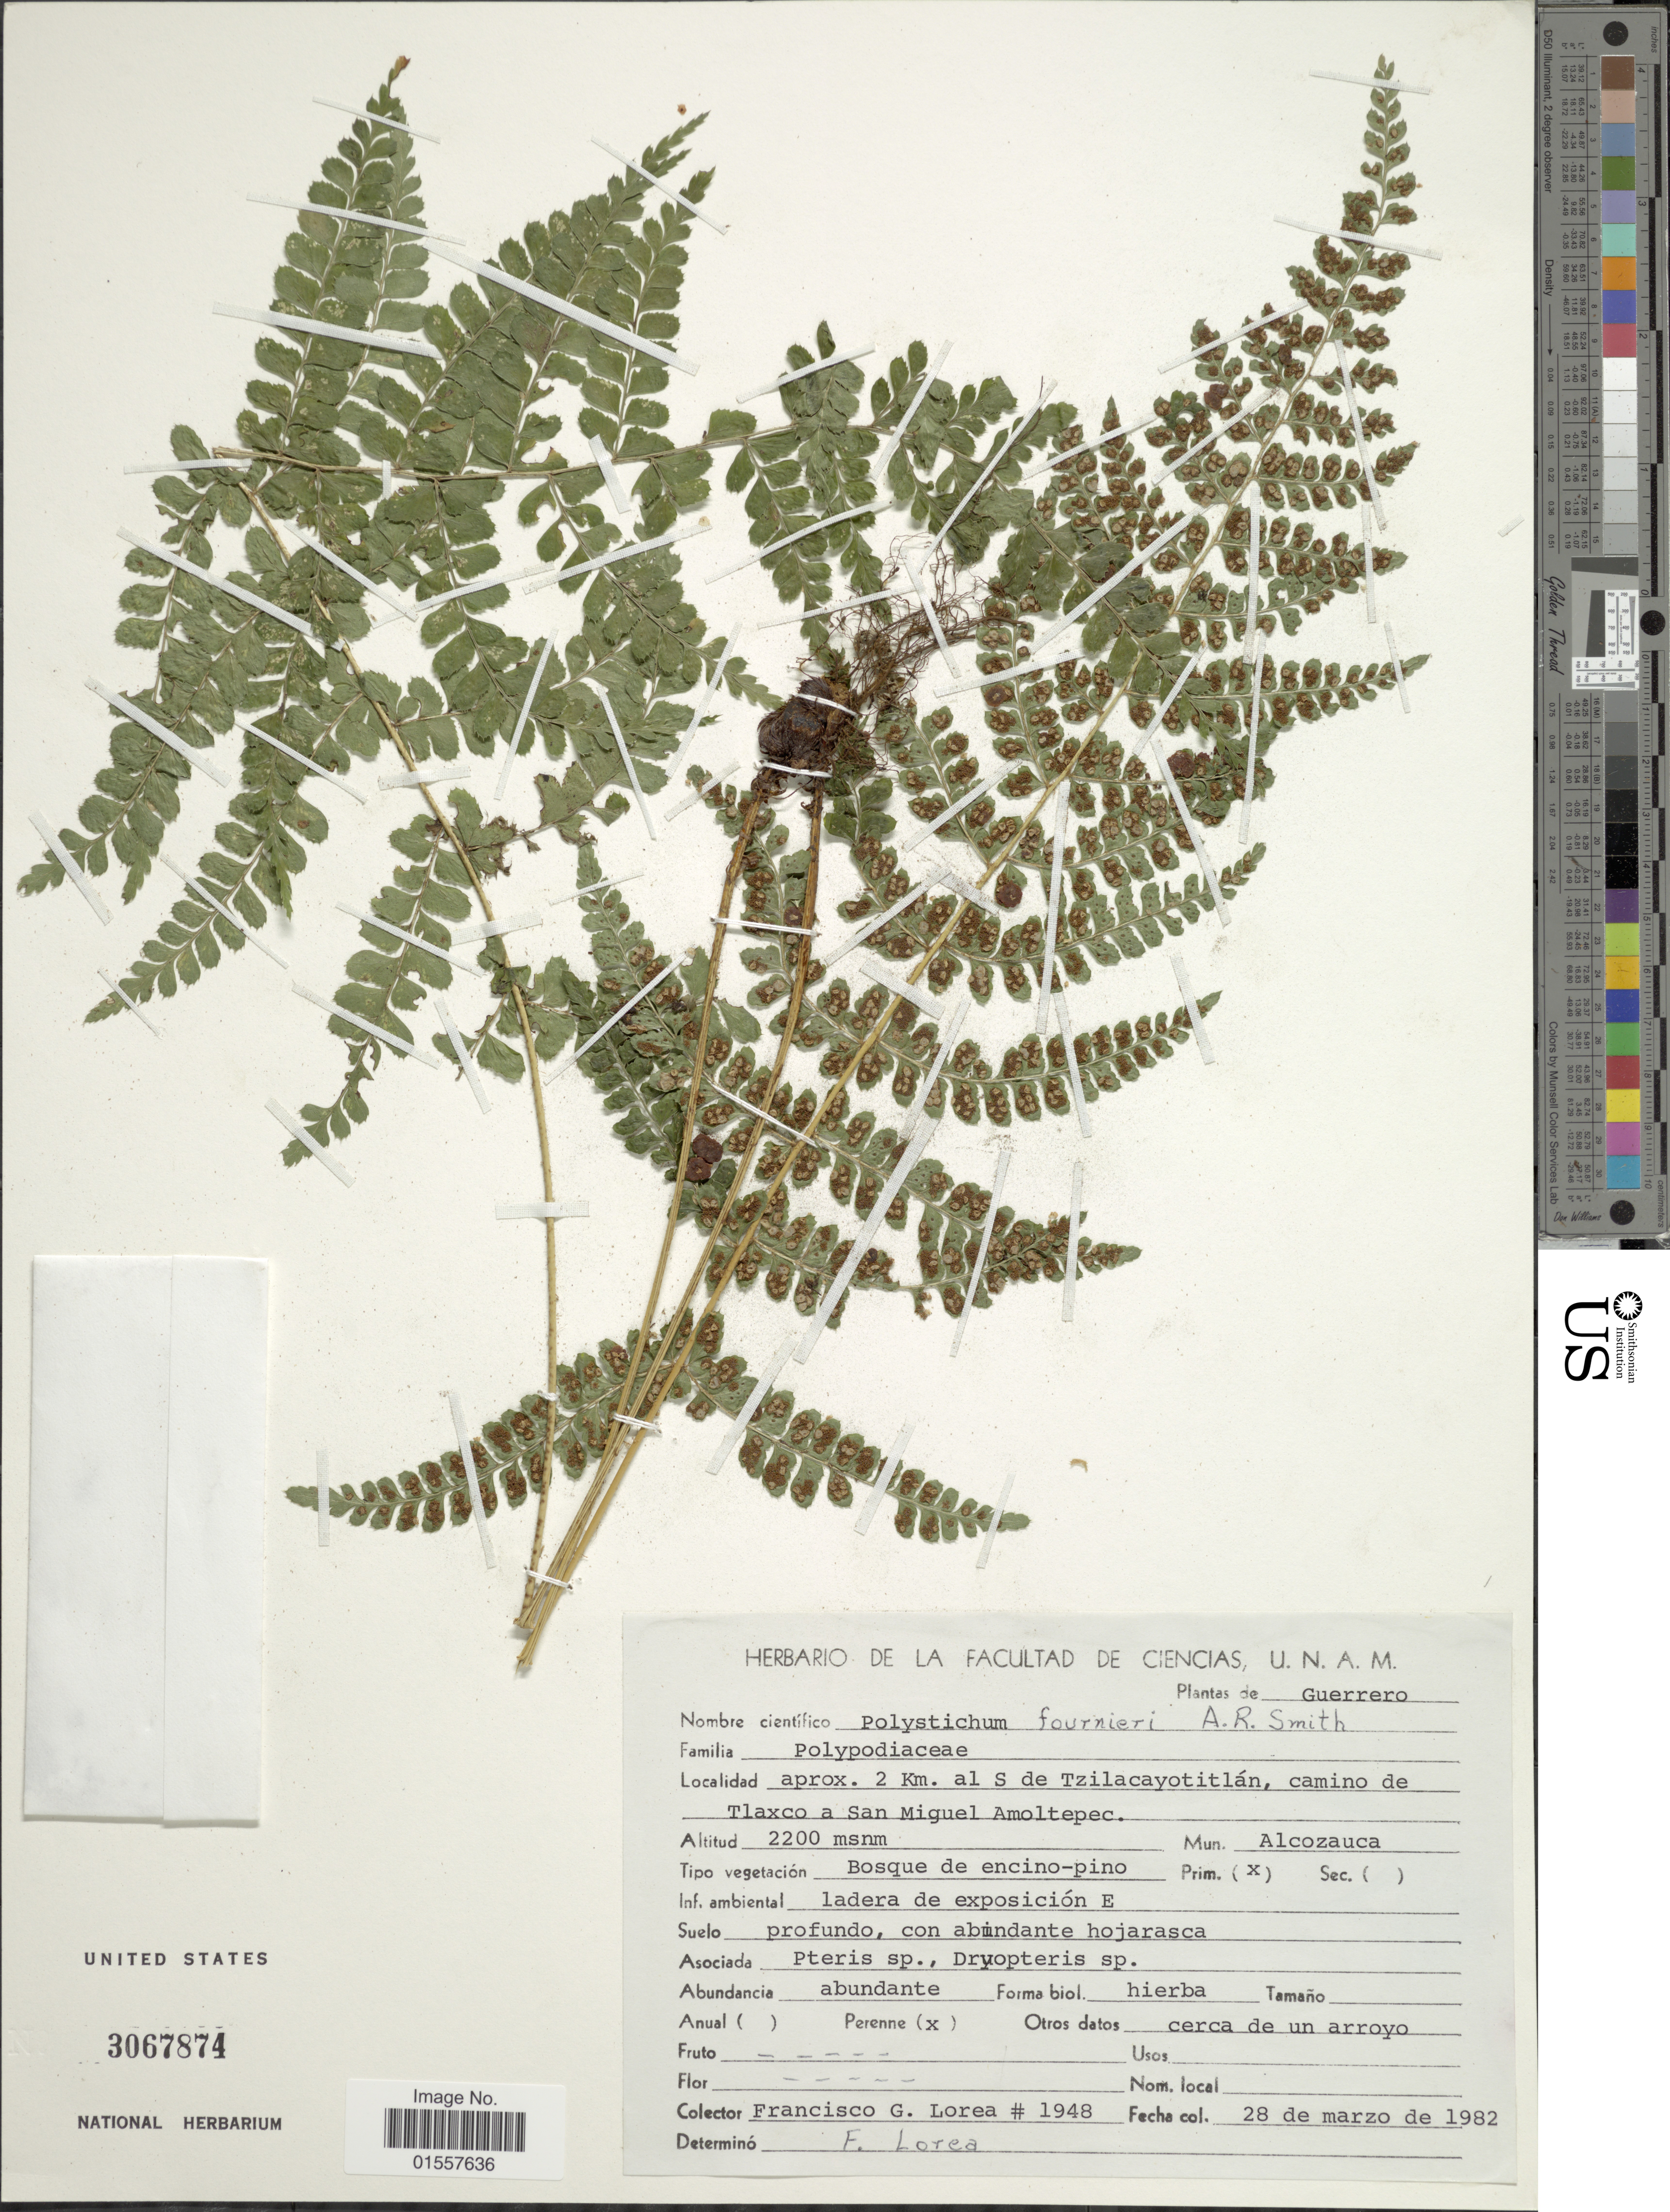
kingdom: Plantae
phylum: Tracheophyta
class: Polypodiopsida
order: Polypodiales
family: Dryopteridaceae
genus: Polystichum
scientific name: Polystichum fournieri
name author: A.R. Sm.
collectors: F. Lorea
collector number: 1948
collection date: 1982-03-28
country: Mexico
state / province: Guerrero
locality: Aprox. 2 km. al S de Tzilacayotitlan, camino de Tlaxco a San Miguel Amoltepec, Mun. Alcozauca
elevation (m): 2200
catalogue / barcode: US 3067874